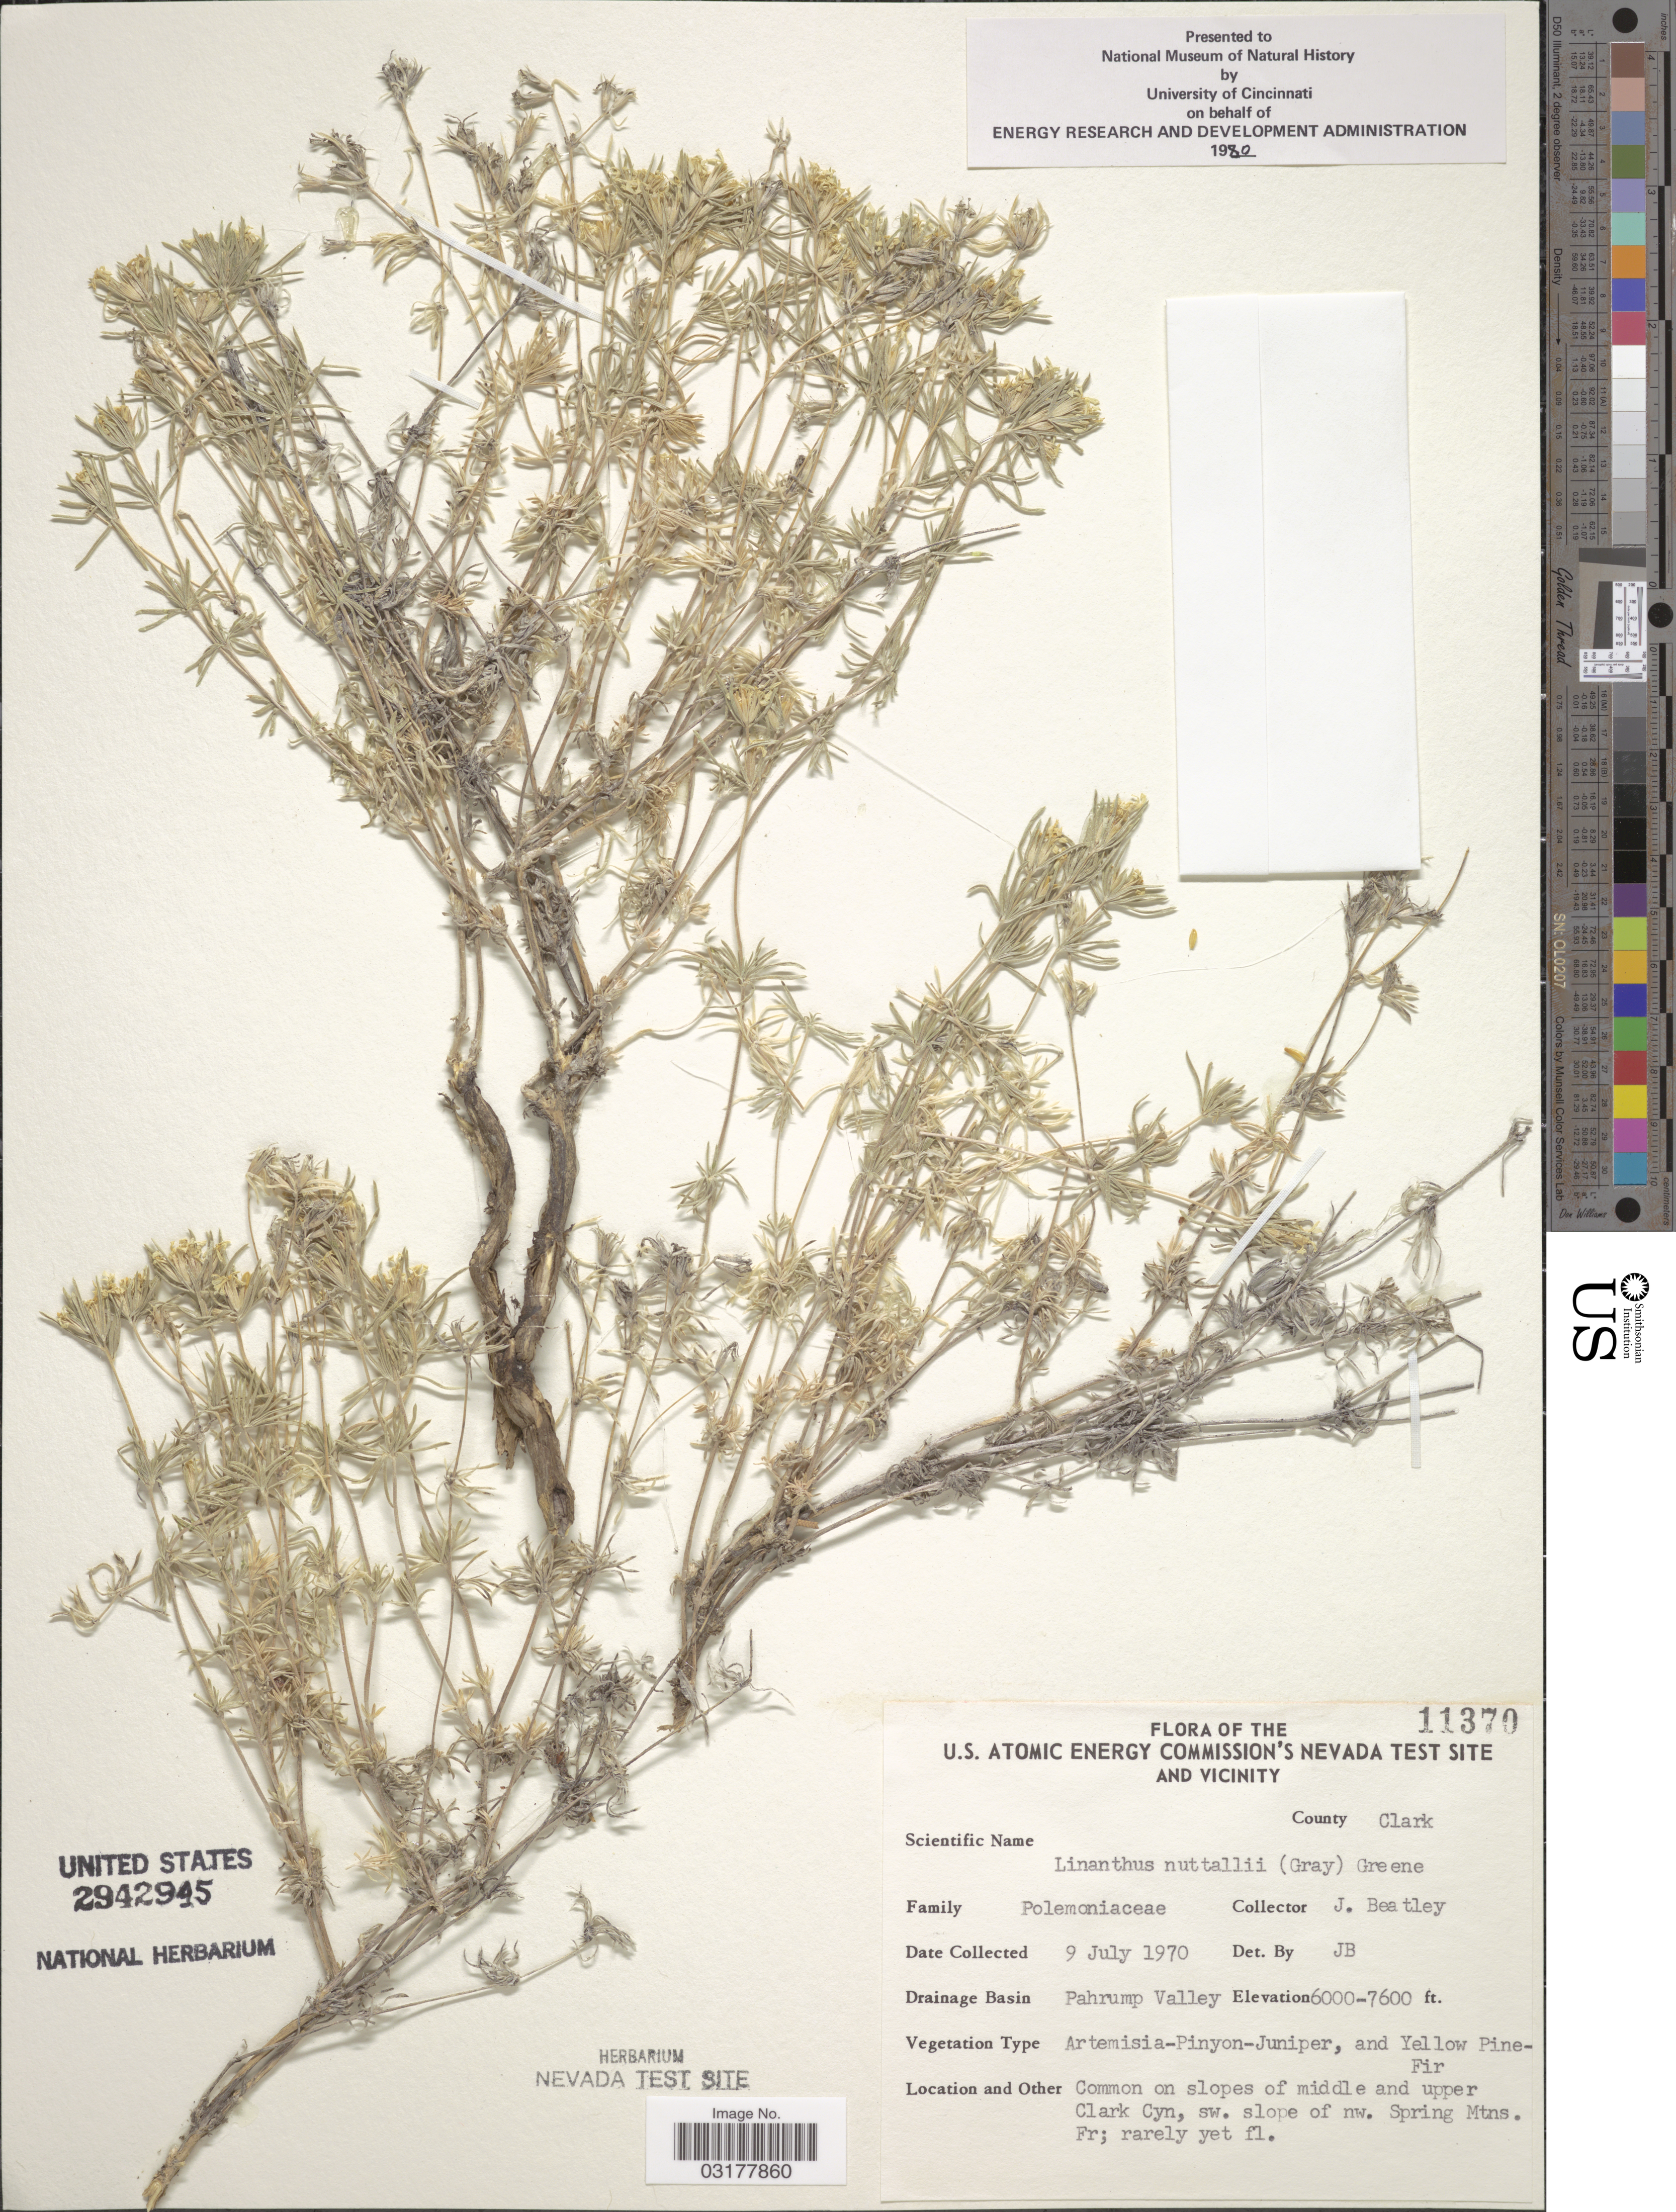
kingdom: Plantae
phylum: Tracheophyta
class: Magnoliopsida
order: Ericales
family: Polemoniaceae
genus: Leptosiphon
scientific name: Leptosiphon nuttallii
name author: (A. Gray) J.M. Porter & L.A. Johnson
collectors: J. C. Beatley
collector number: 11370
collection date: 1970-07-09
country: United States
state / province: Nevada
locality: U.S. Atomic Energy Commission's Nevada Test Site and Vicinity. County Clark. Drainage Basin Pahrump Valley. On slopes of middle and upper Clark Cyn, sw. slope of nw. Spring Mtns.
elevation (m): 1829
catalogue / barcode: US 2942945